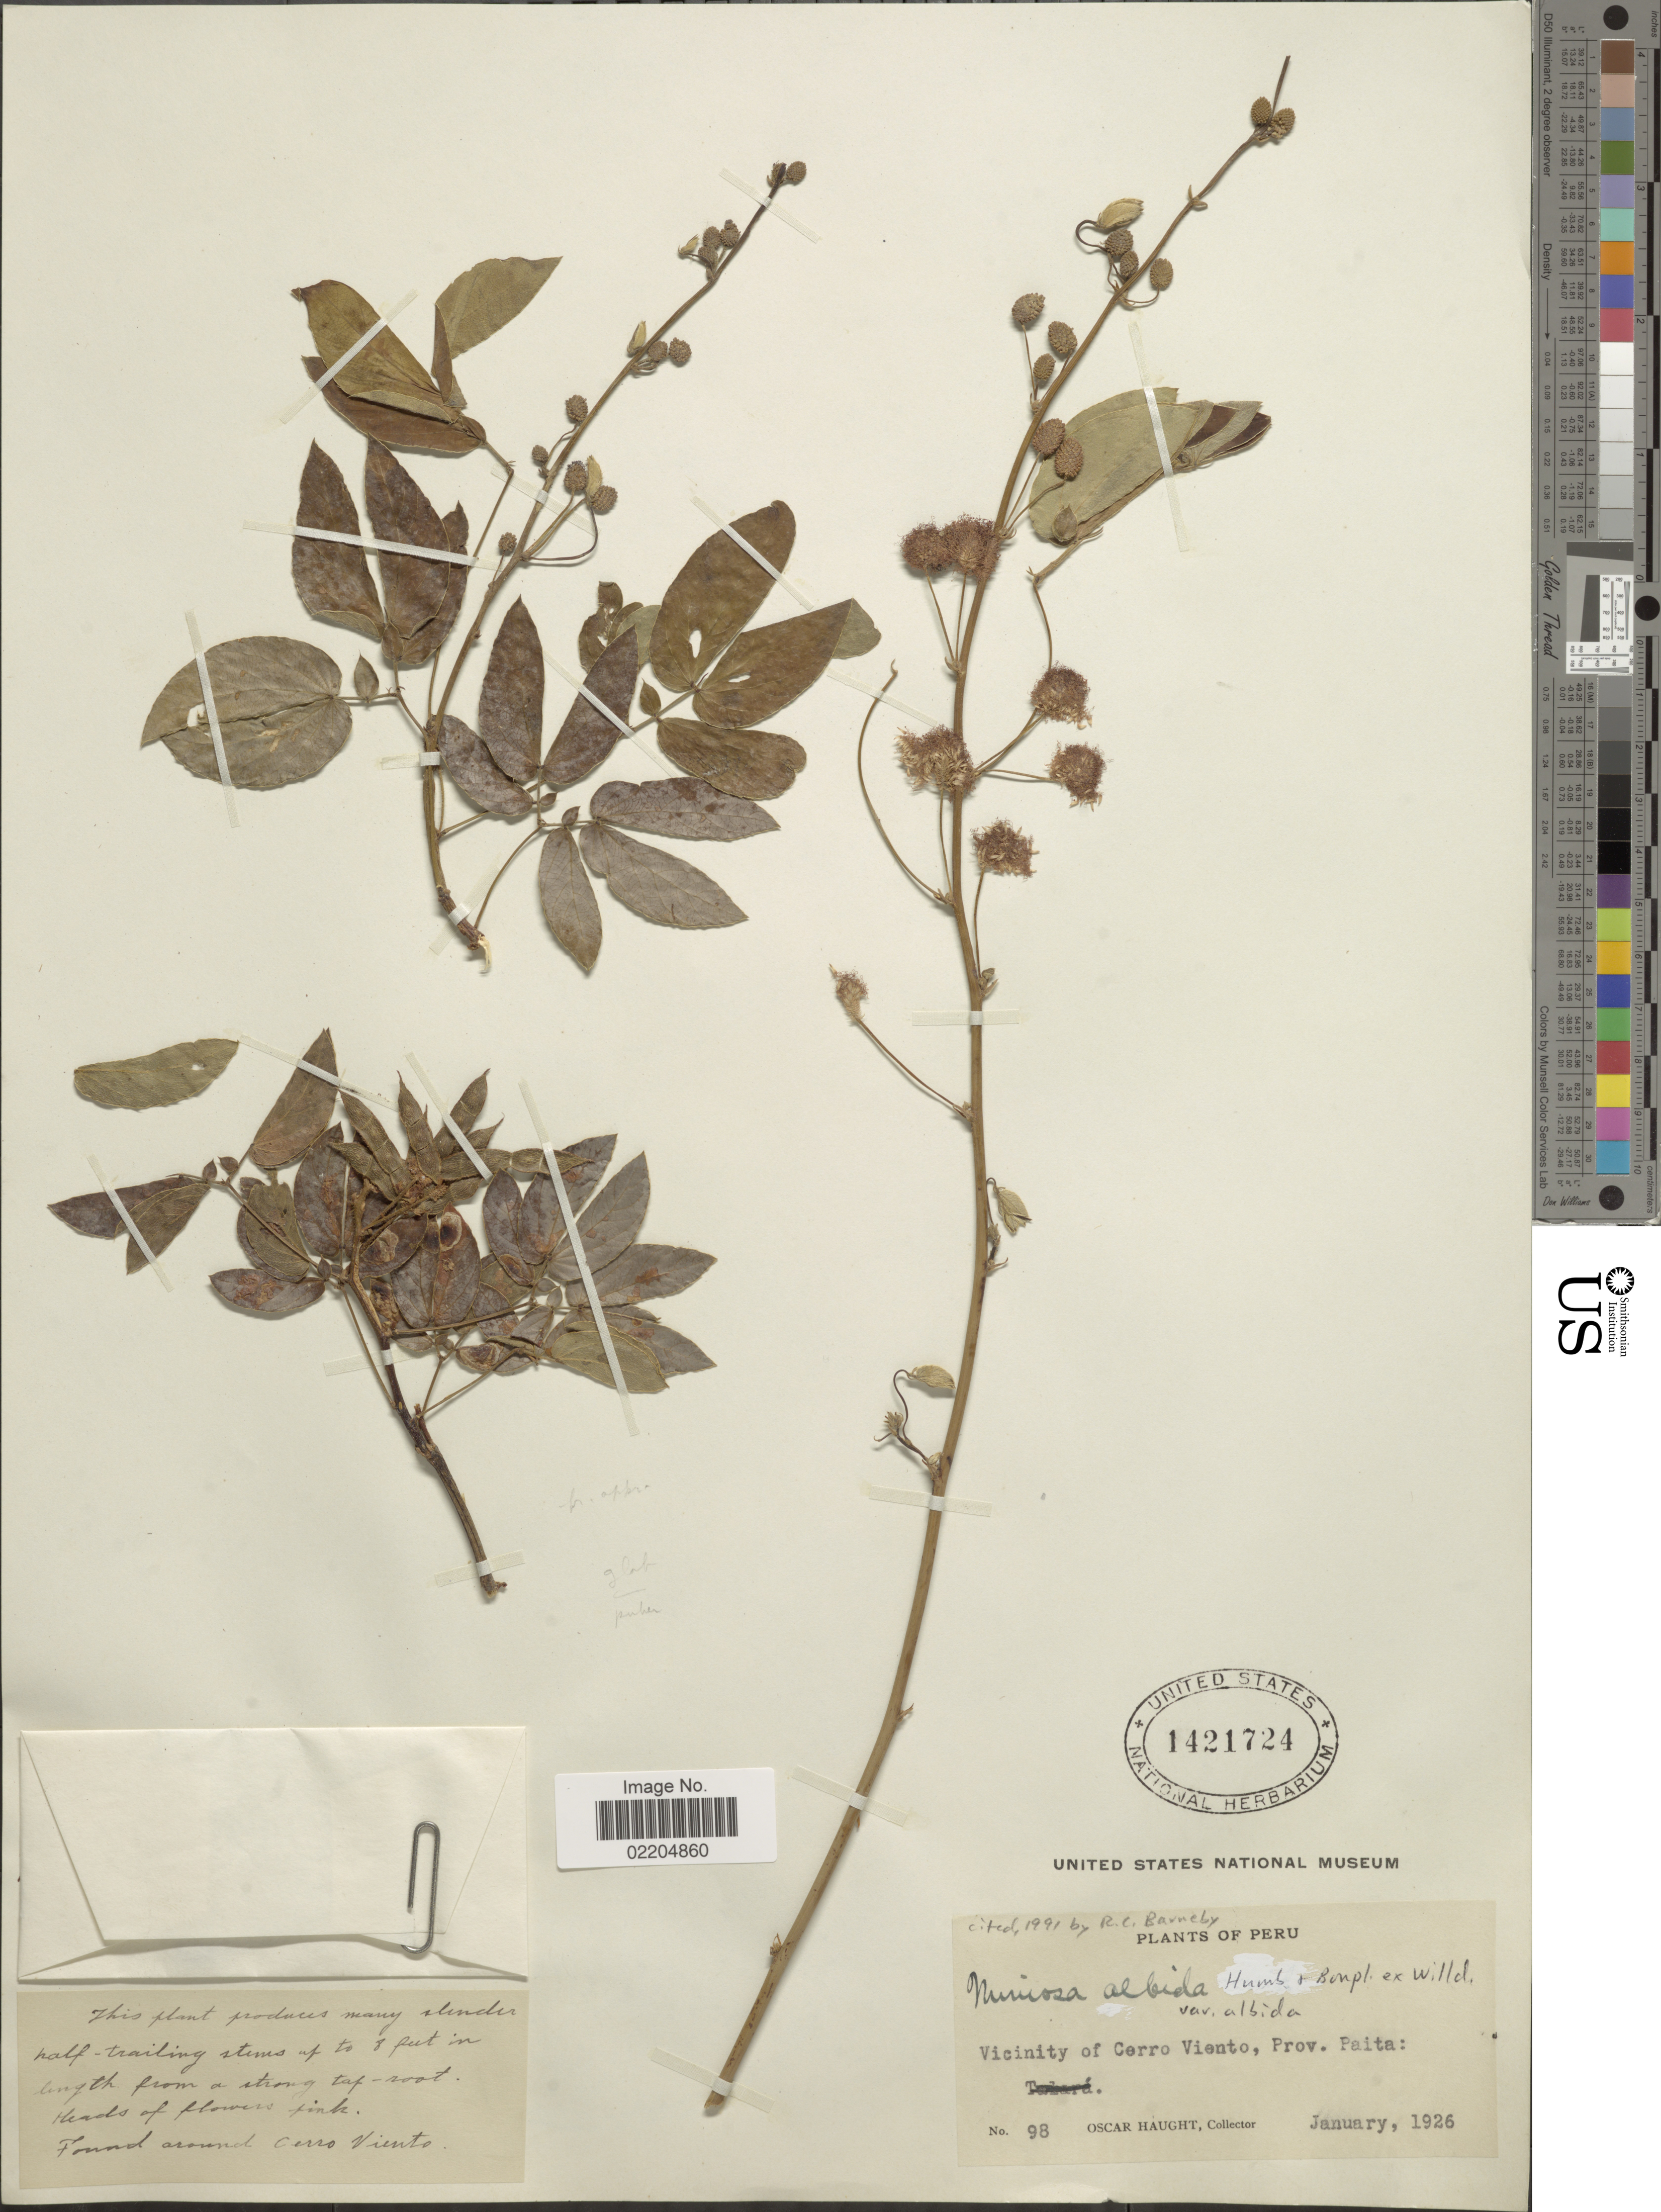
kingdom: Plantae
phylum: Tracheophyta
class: Magnoliopsida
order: Fabales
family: Fabaceae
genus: Mimosa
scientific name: Mimosa albida var. albida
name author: Humb. & Bonpl. ex Willd.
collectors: O. Haught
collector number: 98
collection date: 1926-01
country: Peru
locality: Peru, Vicinity of Cerro Viento, Prov. Paita.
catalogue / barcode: US 1421724